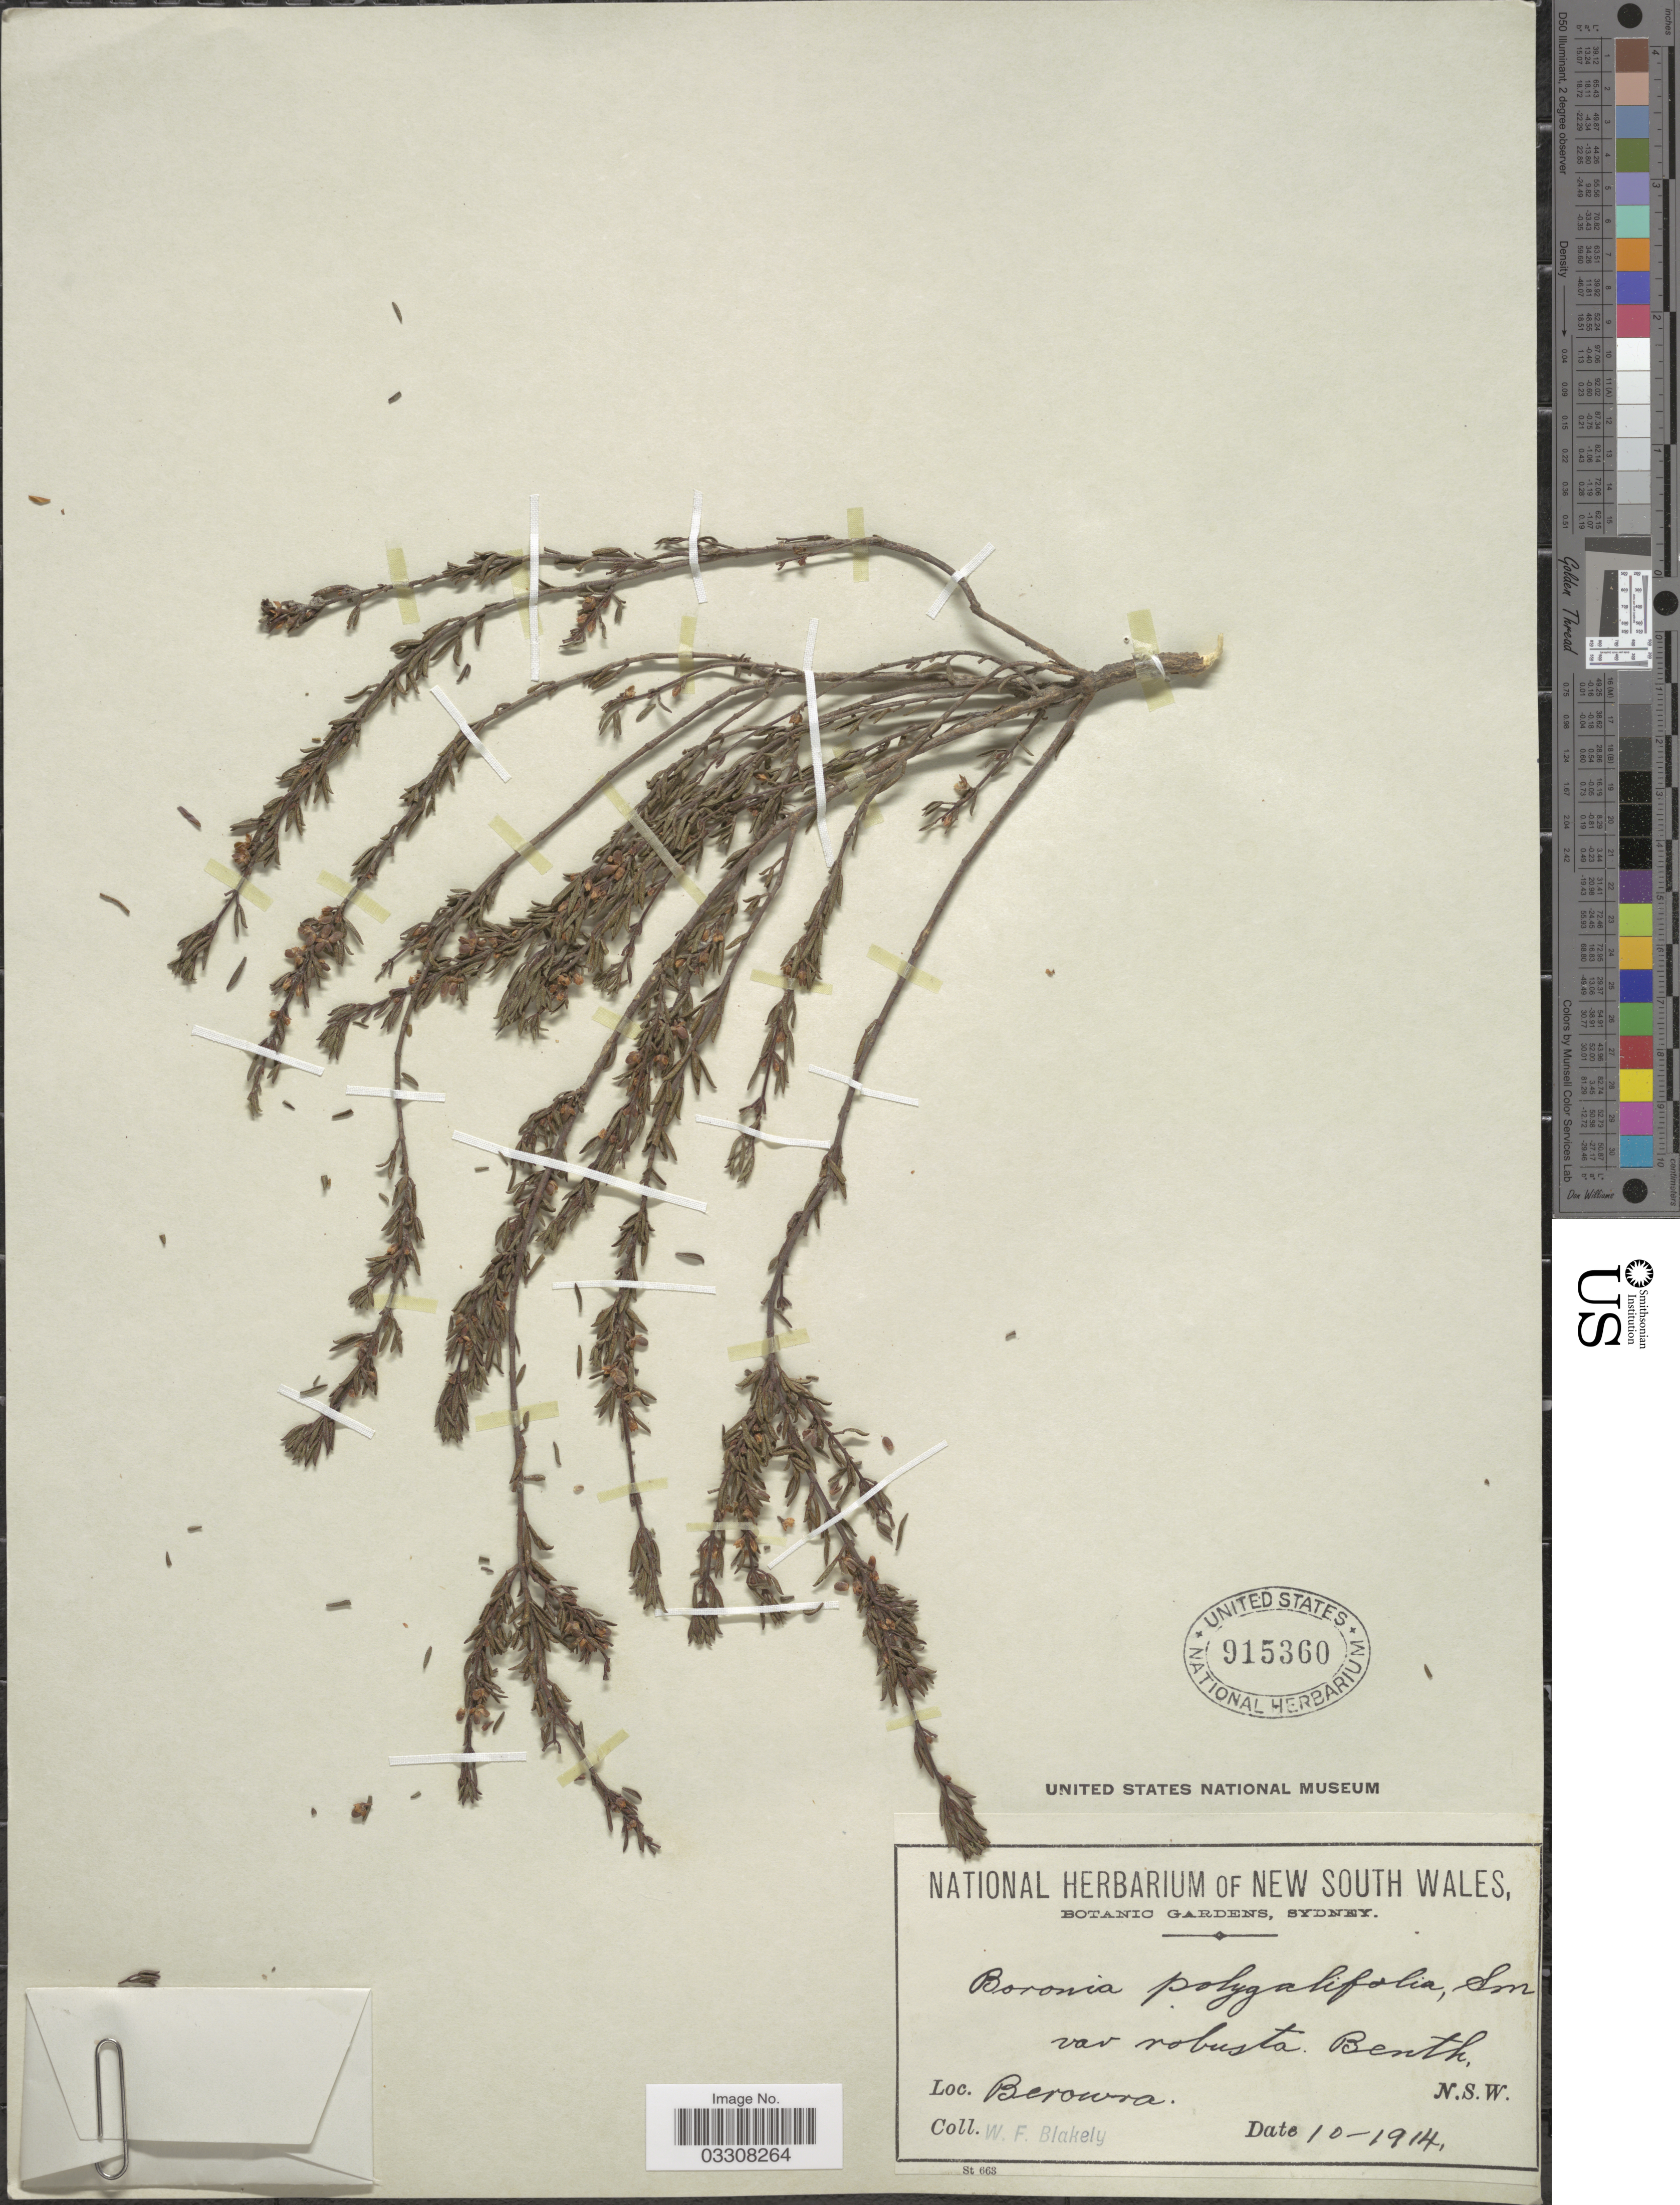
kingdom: Plantae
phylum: Tracheophyta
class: Magnoliopsida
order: Sapindales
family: Rutaceae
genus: Cyanothamnus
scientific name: Cyanothamnus rigens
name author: (Cheel) Duretto & Heslewood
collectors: W. Blakely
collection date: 1914-10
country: Australia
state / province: New South Wales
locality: Berowra.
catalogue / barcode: US 915360